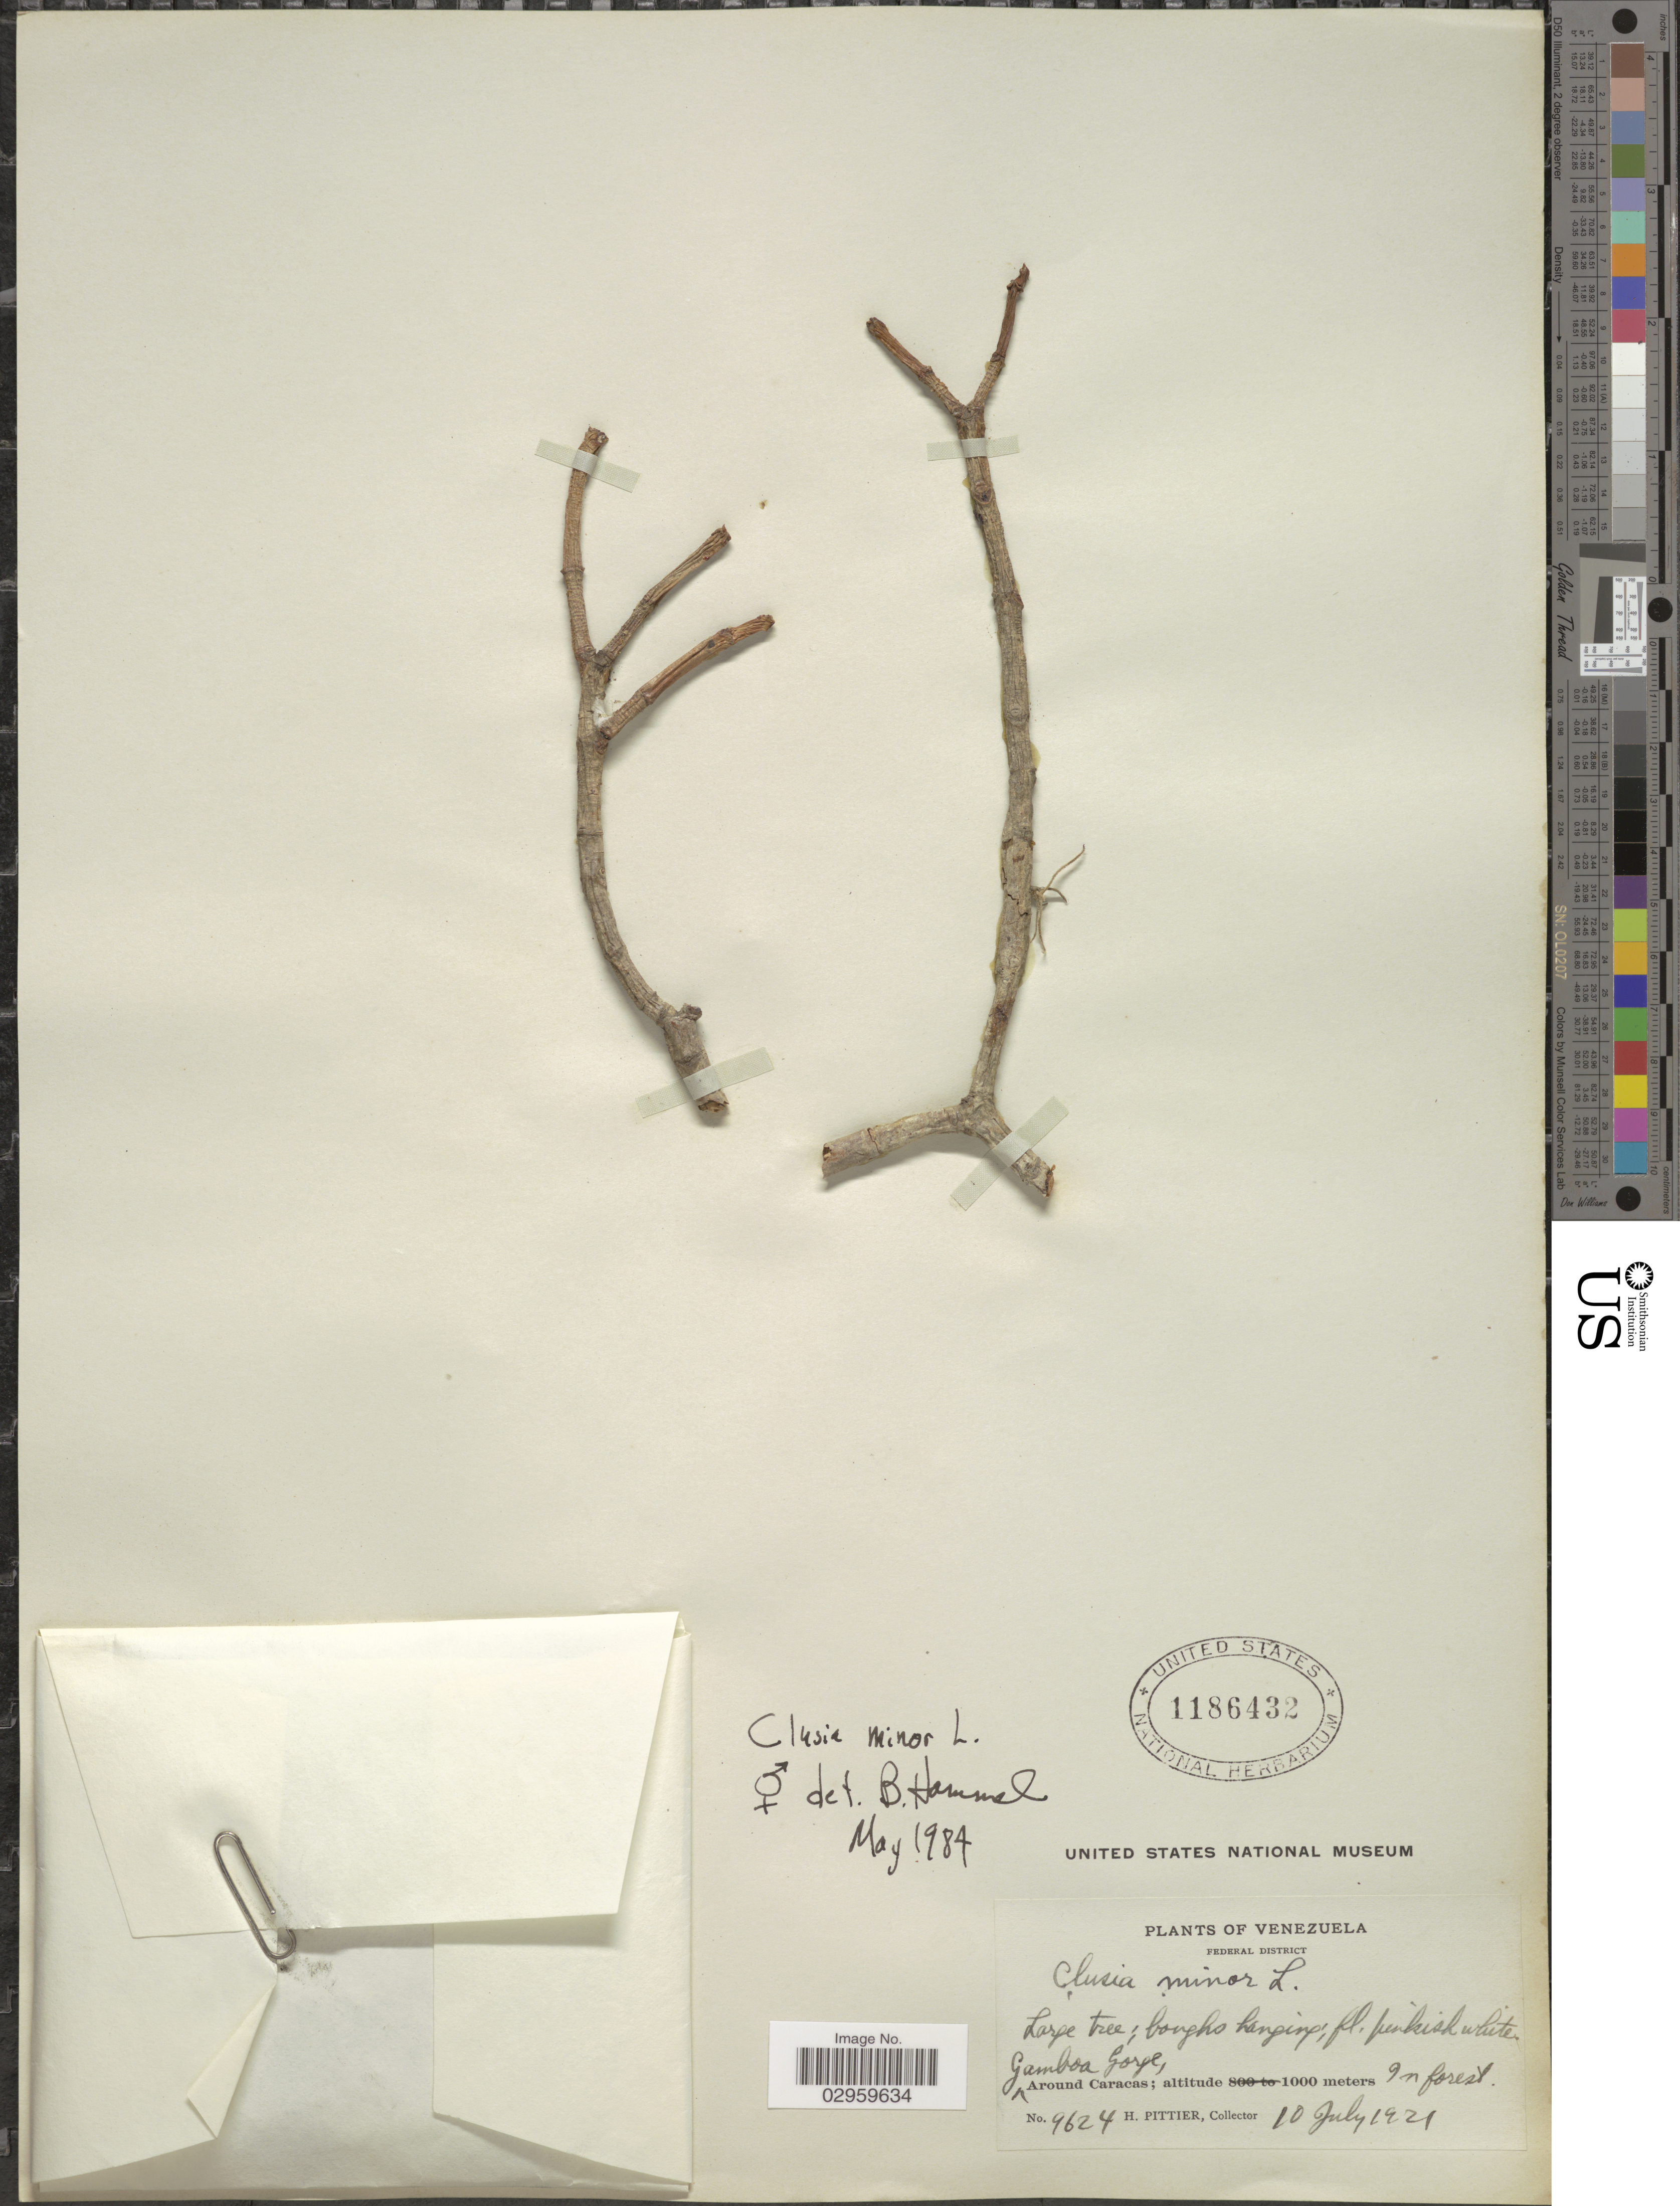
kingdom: Plantae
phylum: Tracheophyta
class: Magnoliopsida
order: Malpighiales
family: Clusiaceae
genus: Clusia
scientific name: Clusia minor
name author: L.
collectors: H. F. Pittier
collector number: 9624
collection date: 1921-07-10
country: Venezuela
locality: Federal District, Gamboa Gorge, around Caracas. In forest.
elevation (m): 1000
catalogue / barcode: US 1186432